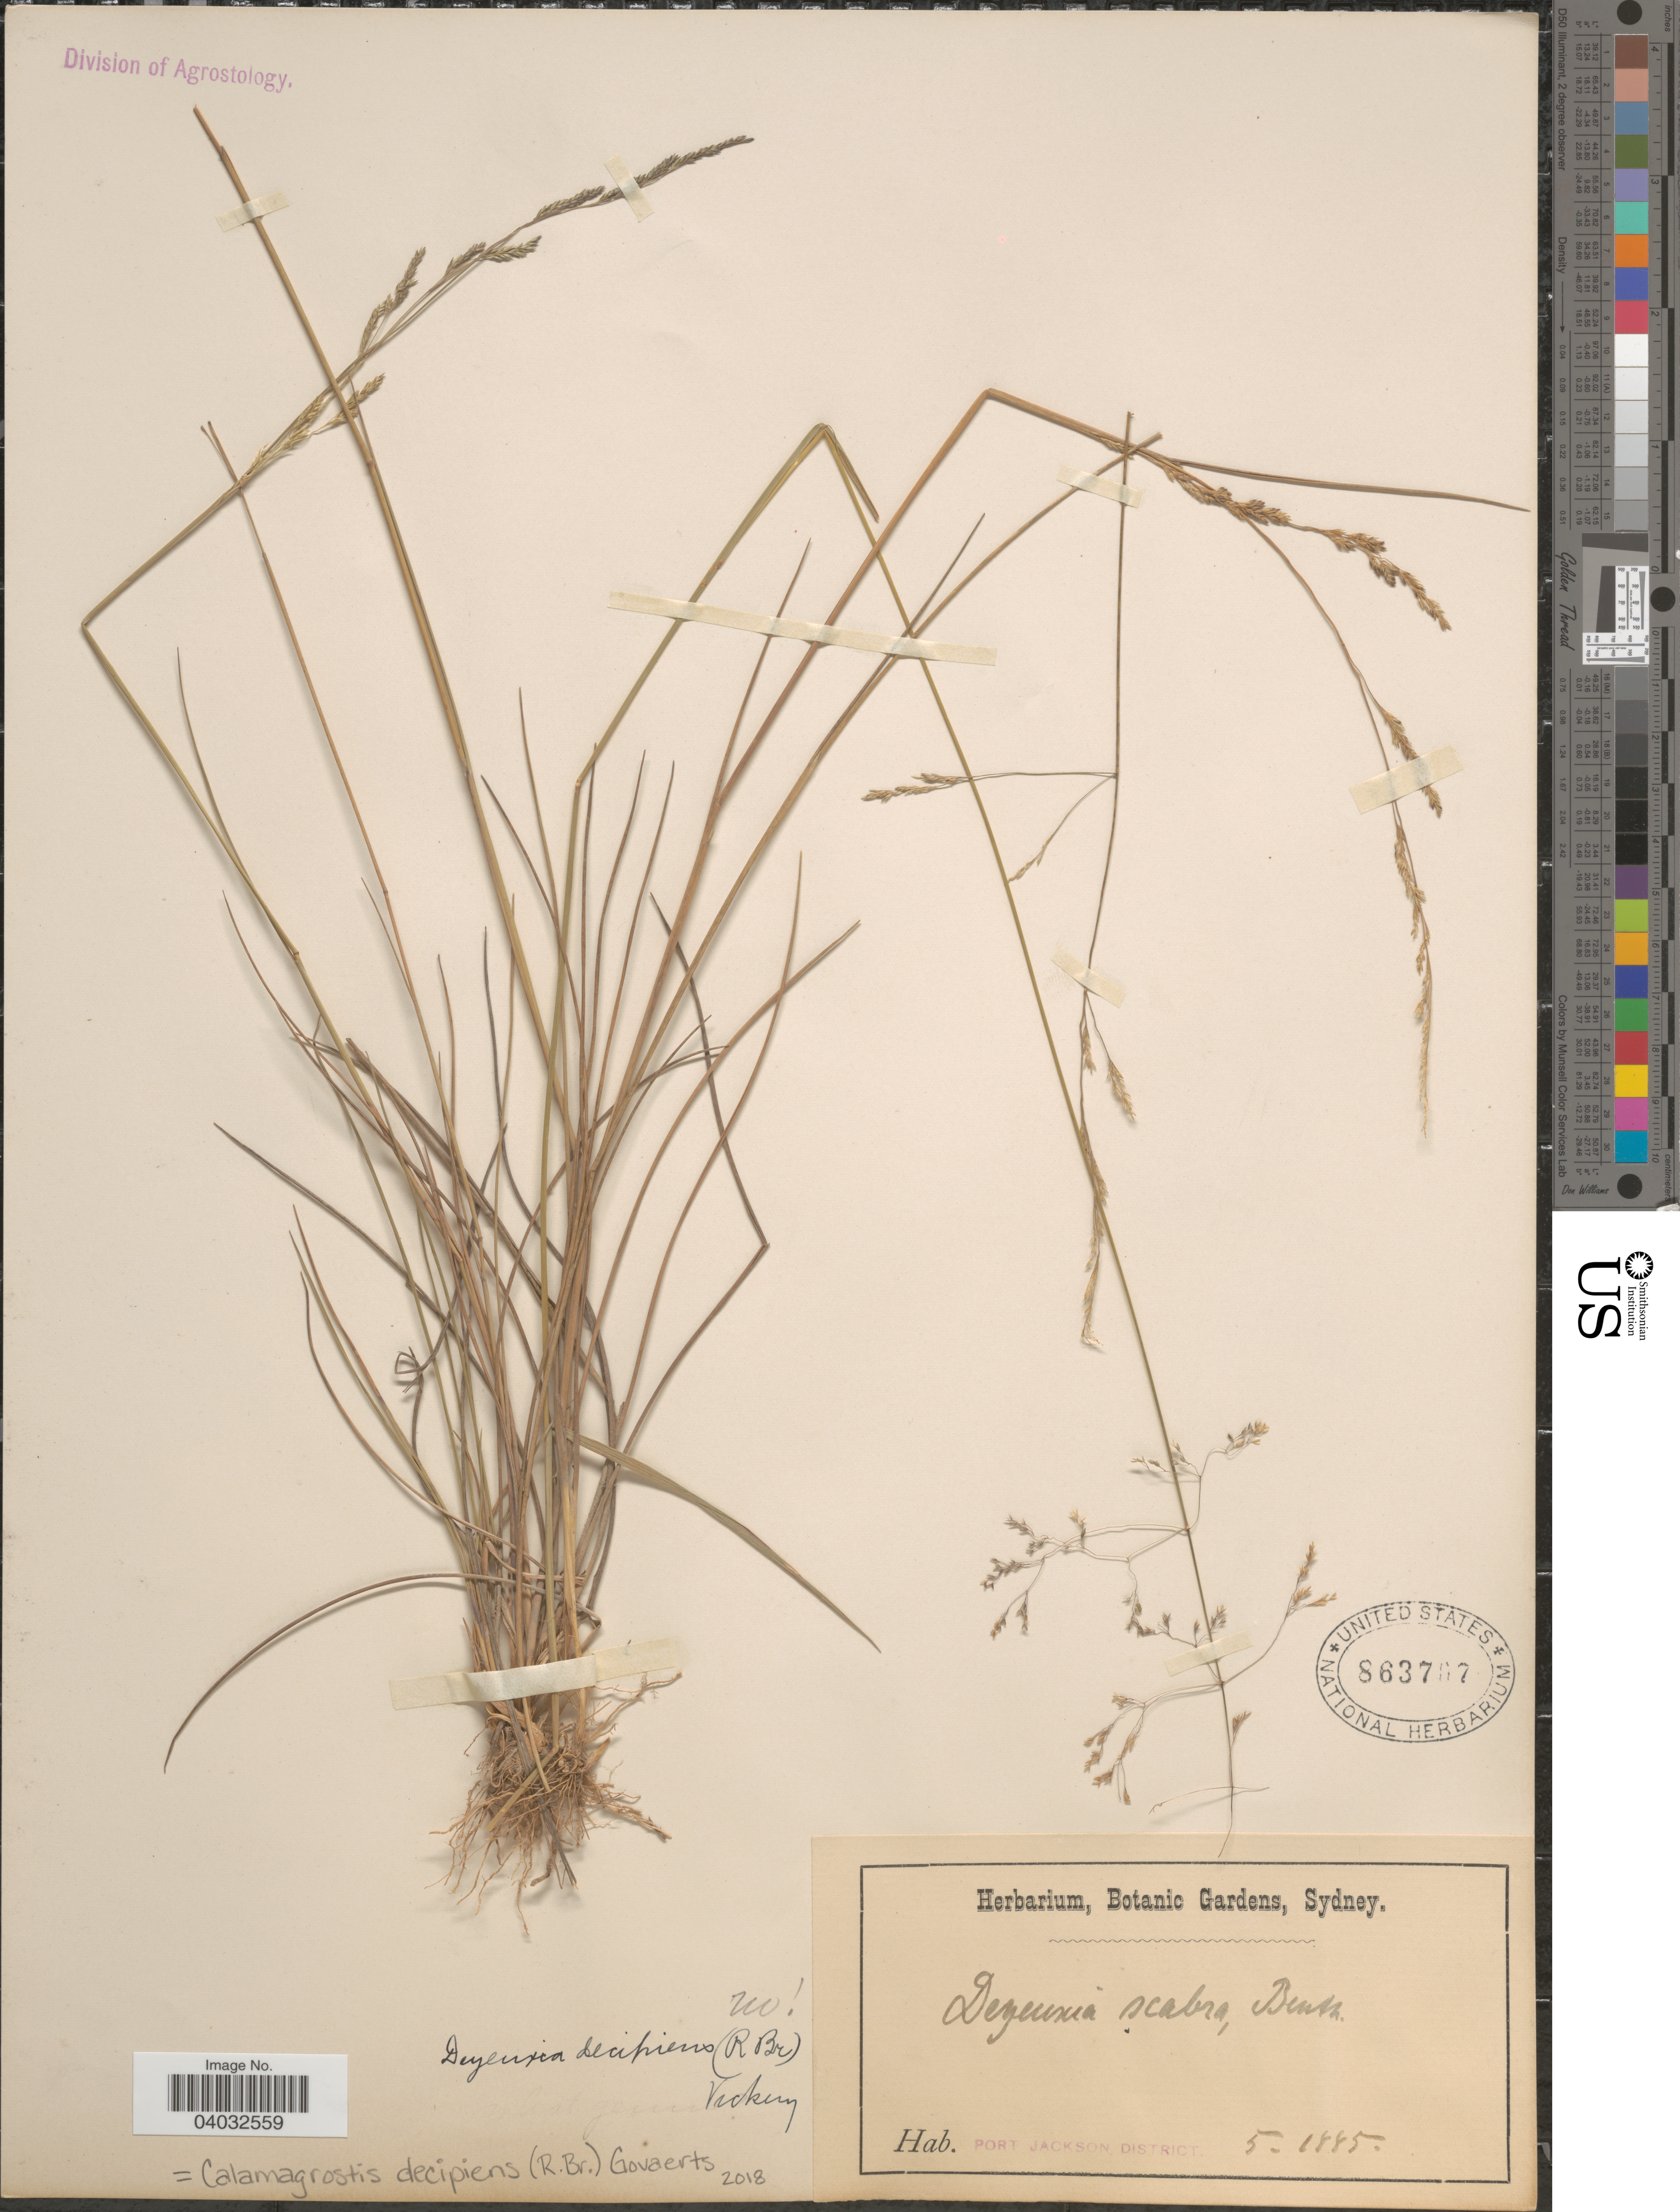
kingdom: Plantae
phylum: Tracheophyta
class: Liliopsida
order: Poales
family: Poaceae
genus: Calamagrostis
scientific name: Calamagrostis decipiens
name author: (R. Br.) Govaerts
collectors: ex herb. Botanic Gardens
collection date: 1885-05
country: Australia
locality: Port Jackson District.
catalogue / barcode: US 863707